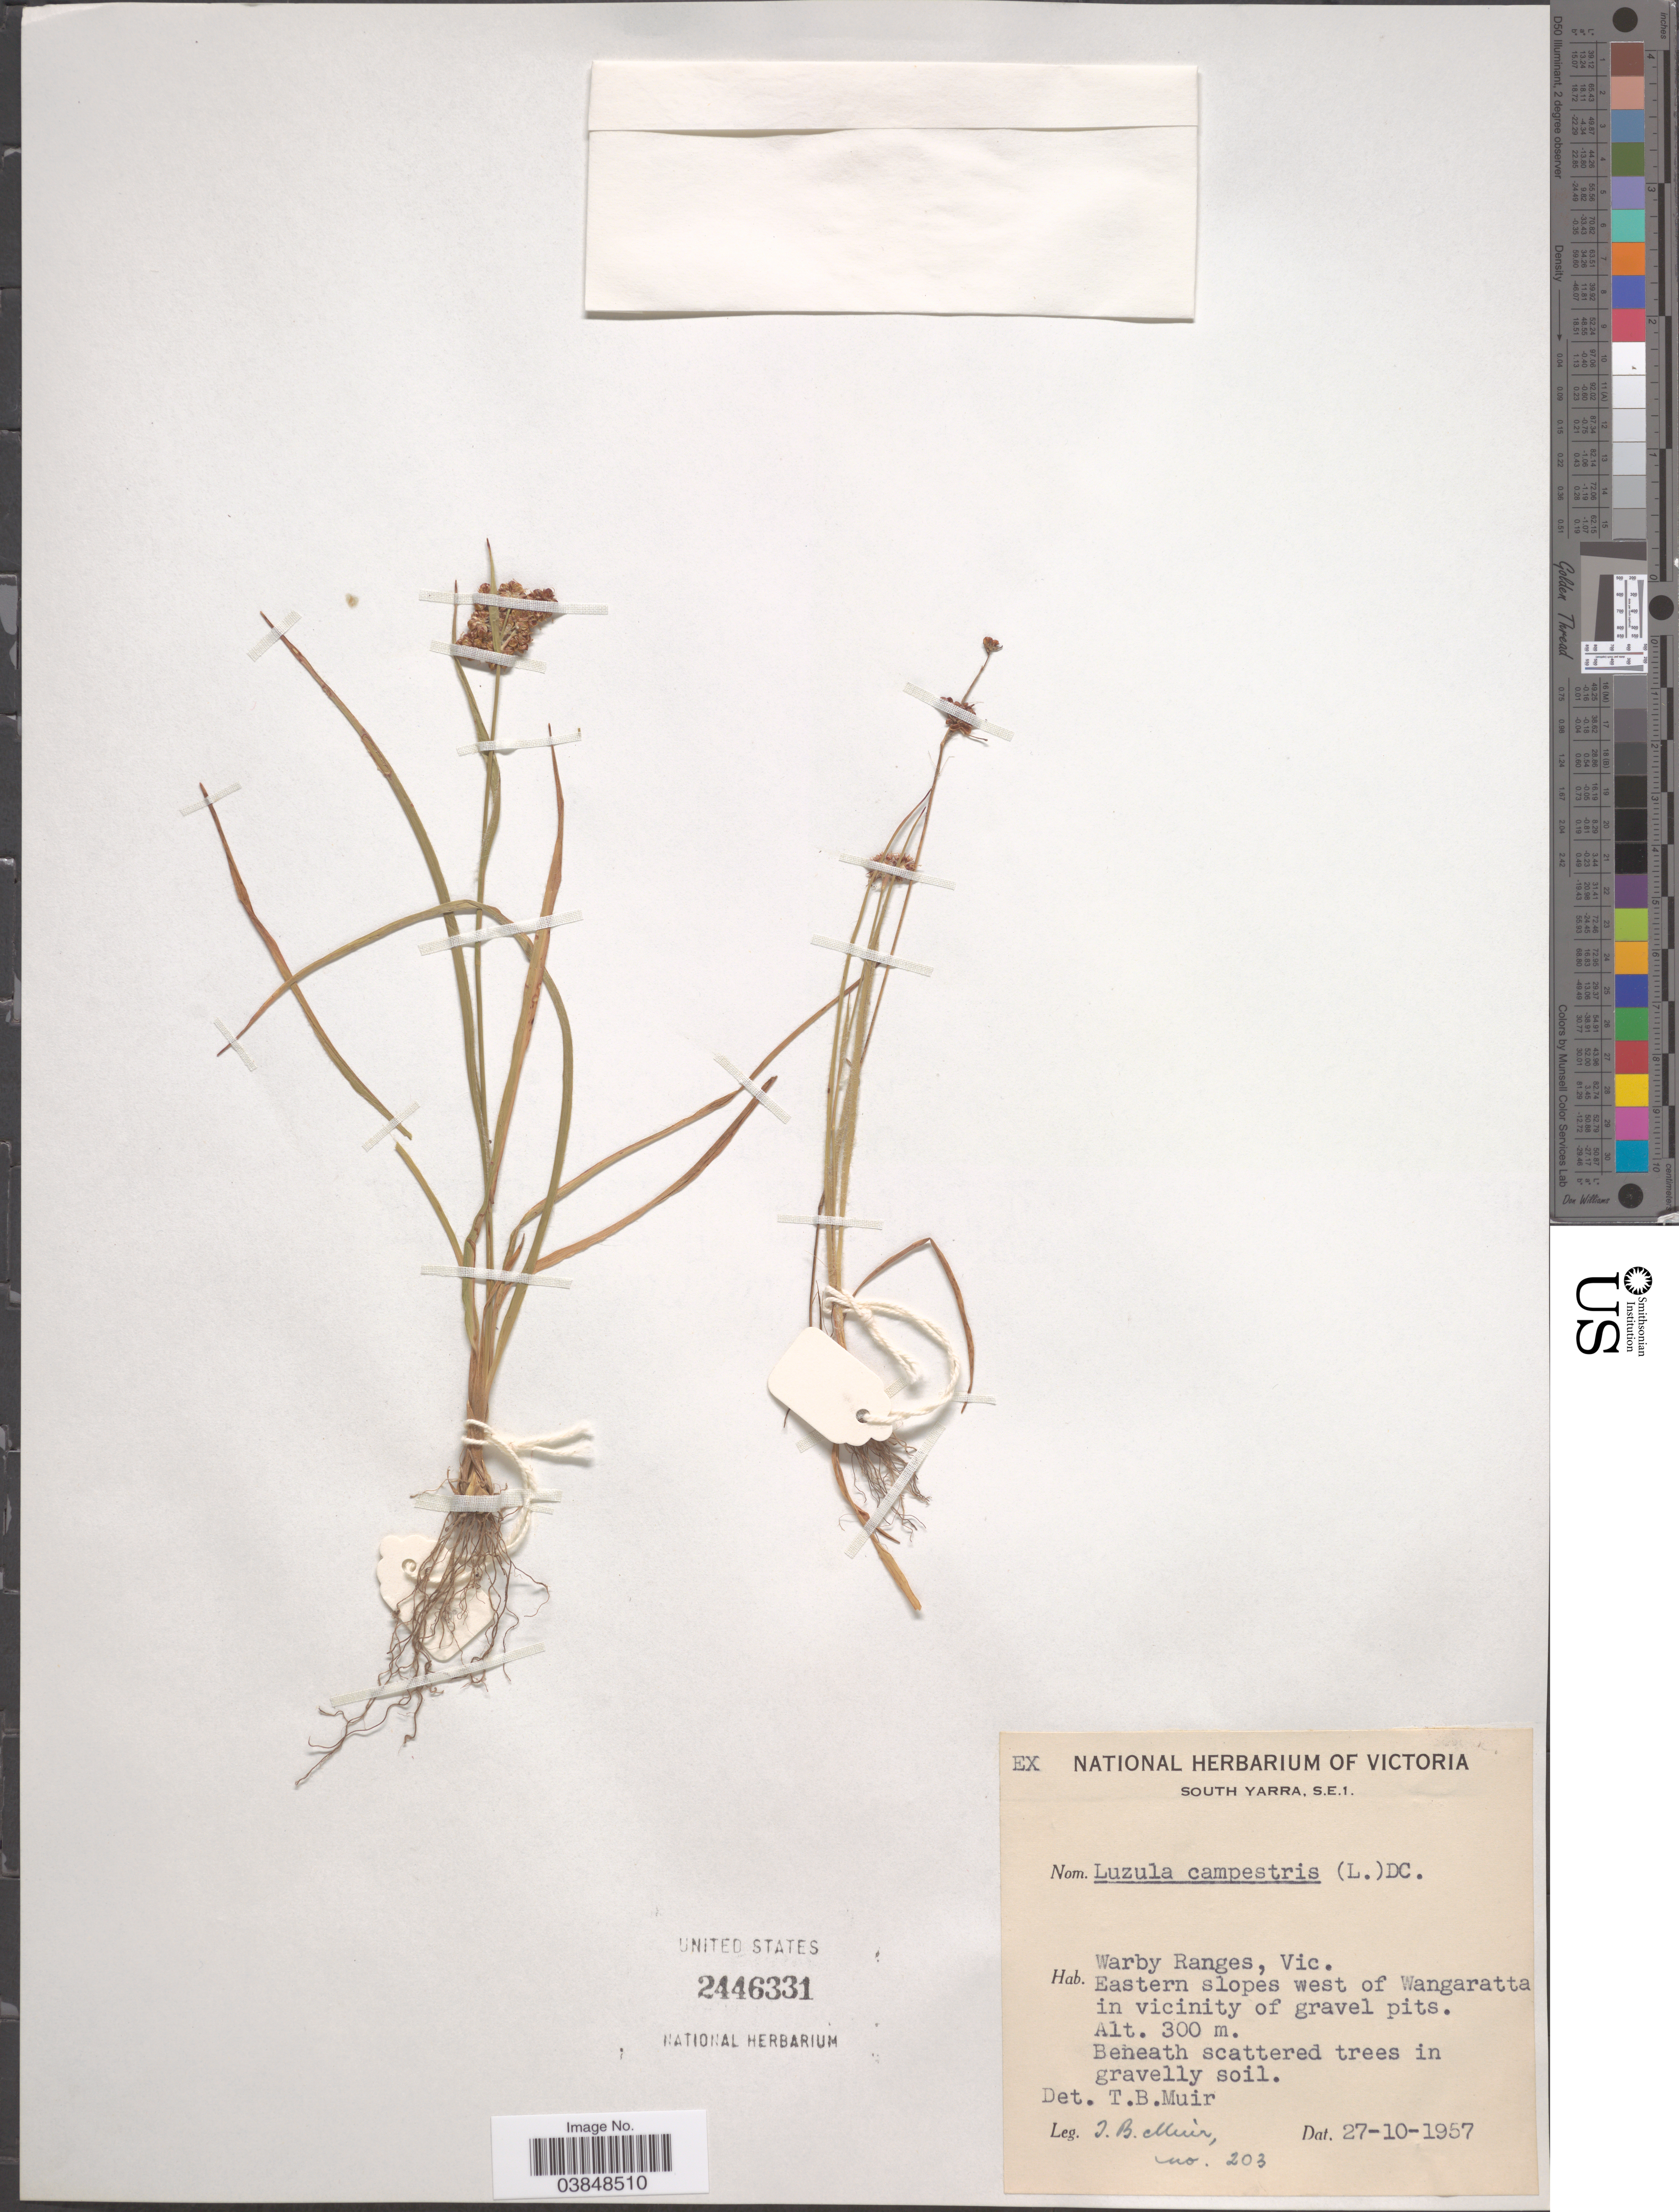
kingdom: Plantae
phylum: Tracheophyta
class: Liliopsida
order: Poales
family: Juncaceae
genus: Luzula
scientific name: Luzula campestris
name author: (L.) DC.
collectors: T. Muir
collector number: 203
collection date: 1957-10-27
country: Australia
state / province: Victoria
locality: Warby Ranges, Vic. Eastern slopes west of Wangaratta in vicinity of gravel pits.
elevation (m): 300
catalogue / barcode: US 2446331